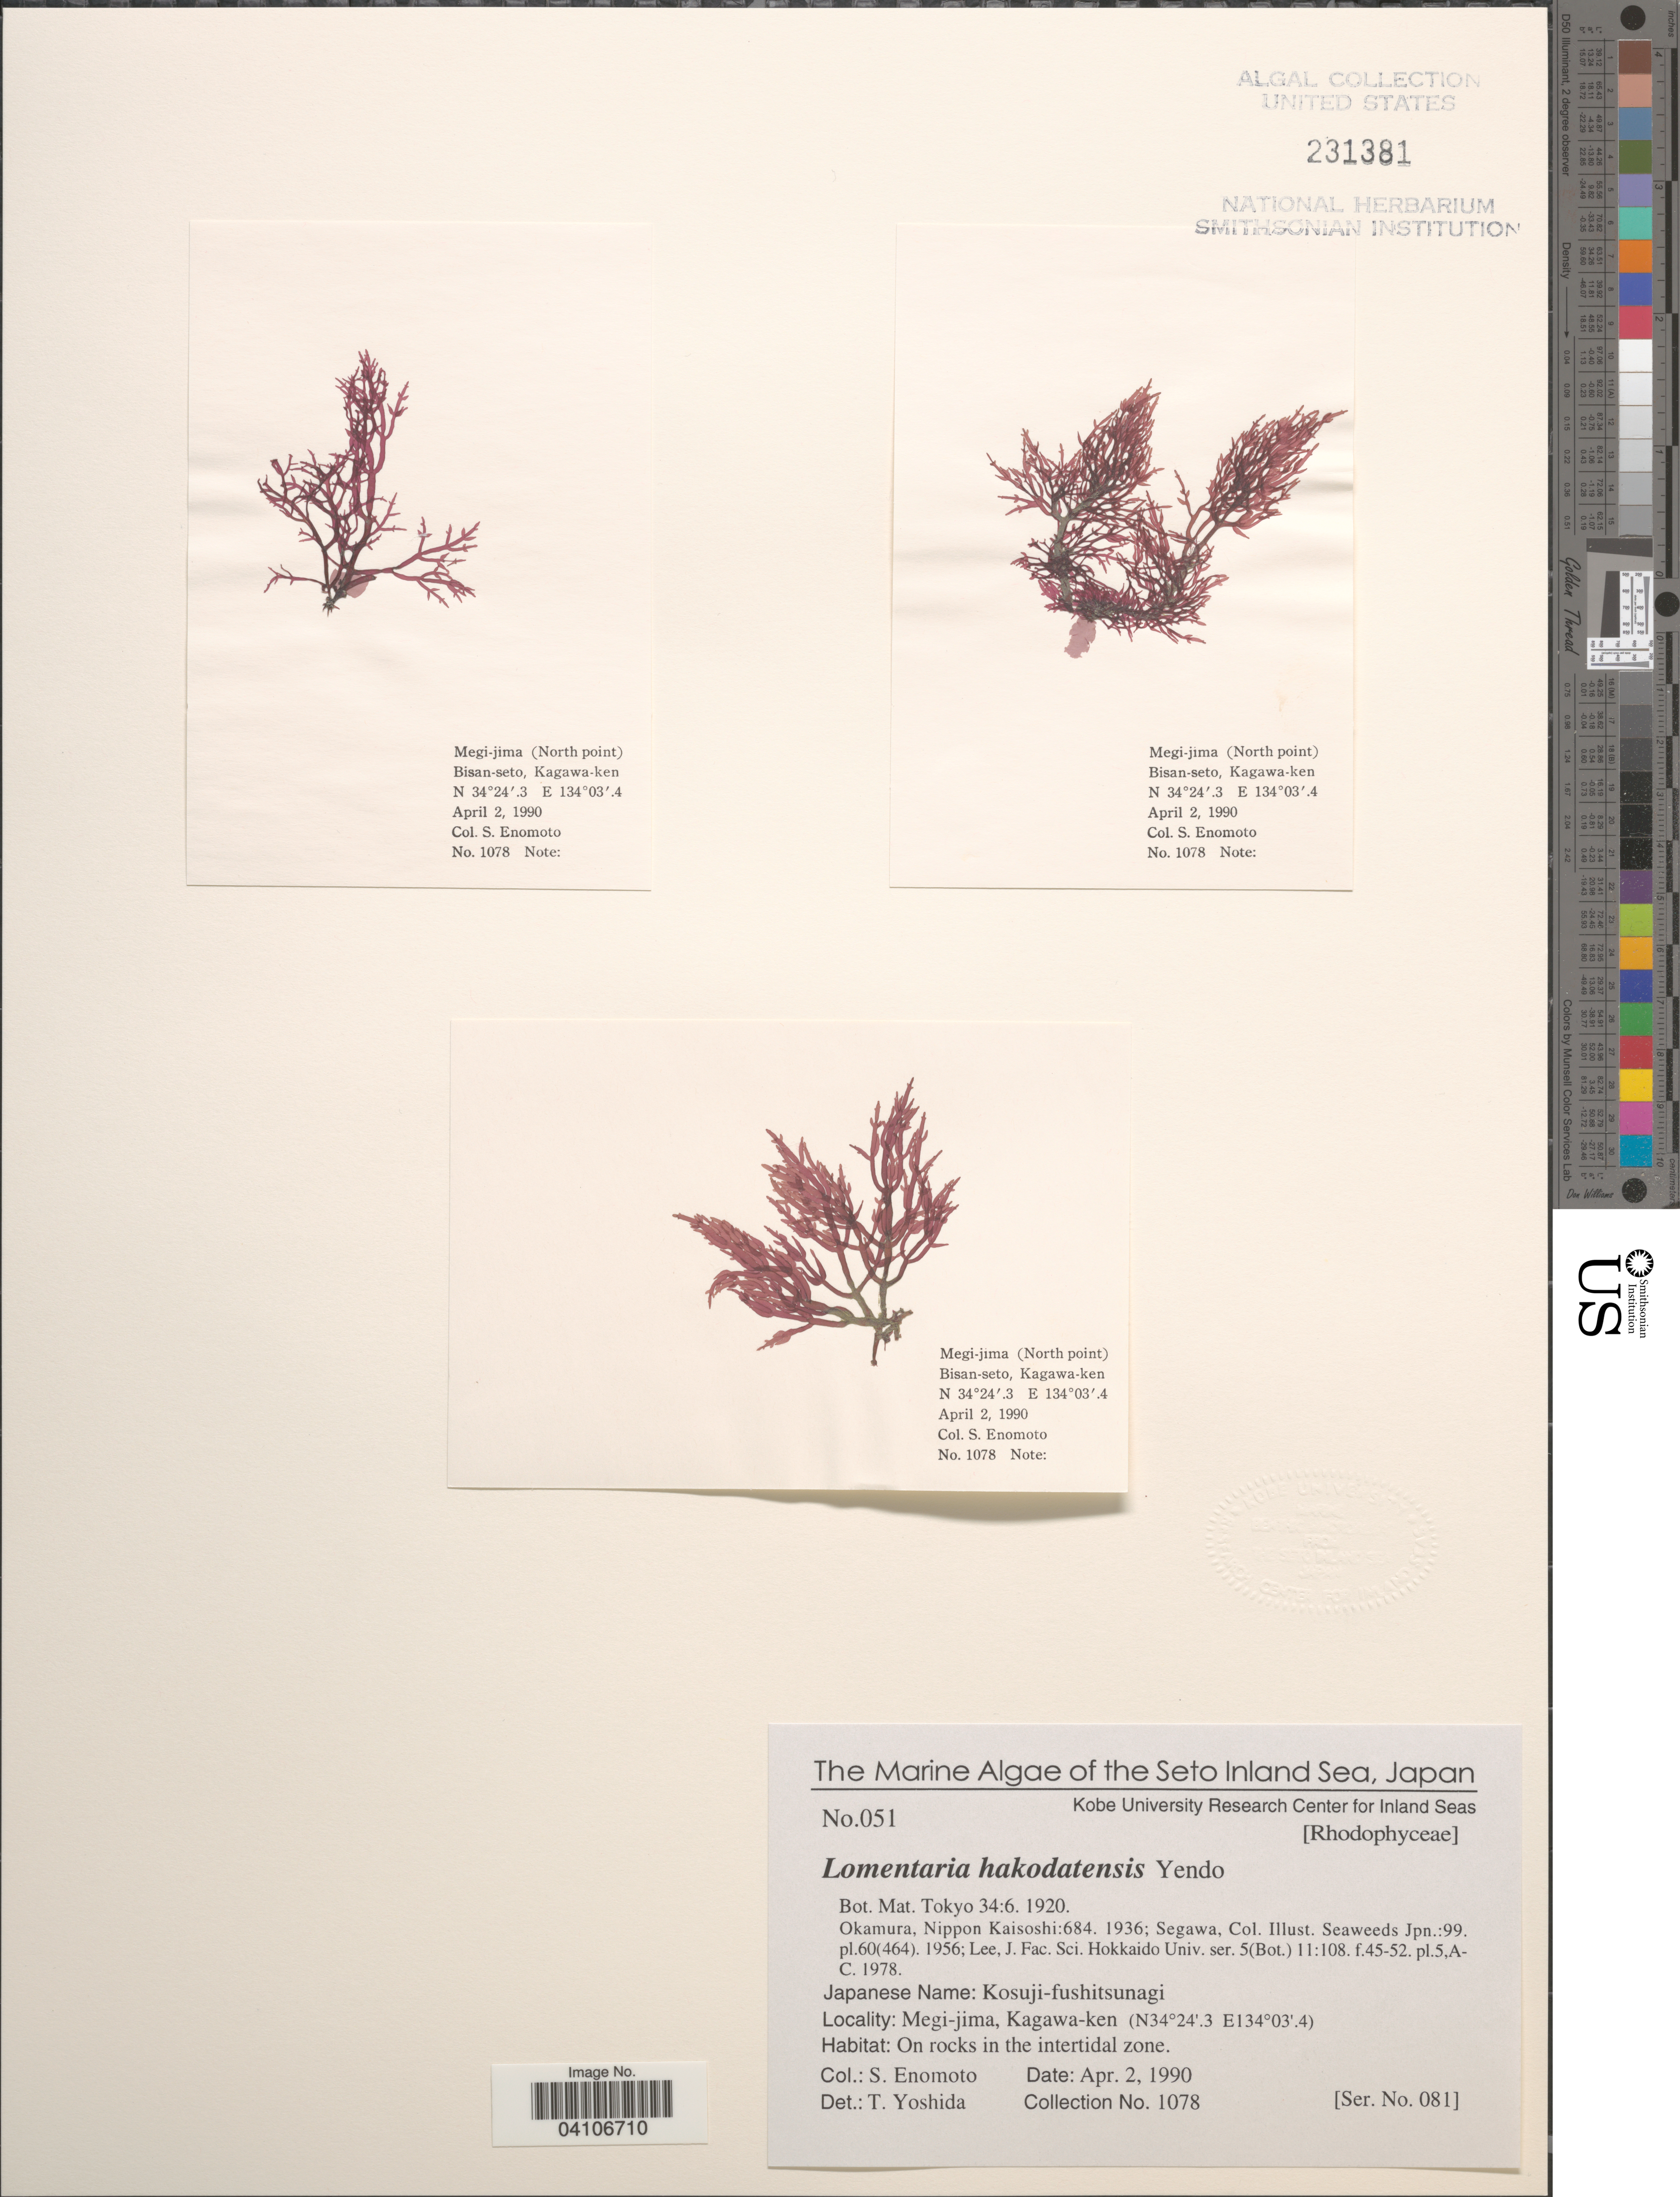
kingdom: Plantae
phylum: Rhodophyta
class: Florideophyceae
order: Rhodymeniales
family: Lomentariaceae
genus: Yendoa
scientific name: Yendoa hakodatensis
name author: (Yendo) Santos et al.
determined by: Algae name updating Project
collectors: S. Enomoto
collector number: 1078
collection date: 1990-04-02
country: Japan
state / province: Kagawa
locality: The Seto Inland Sea. Megi-jima, Kagawa-ken.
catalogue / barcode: US 231381